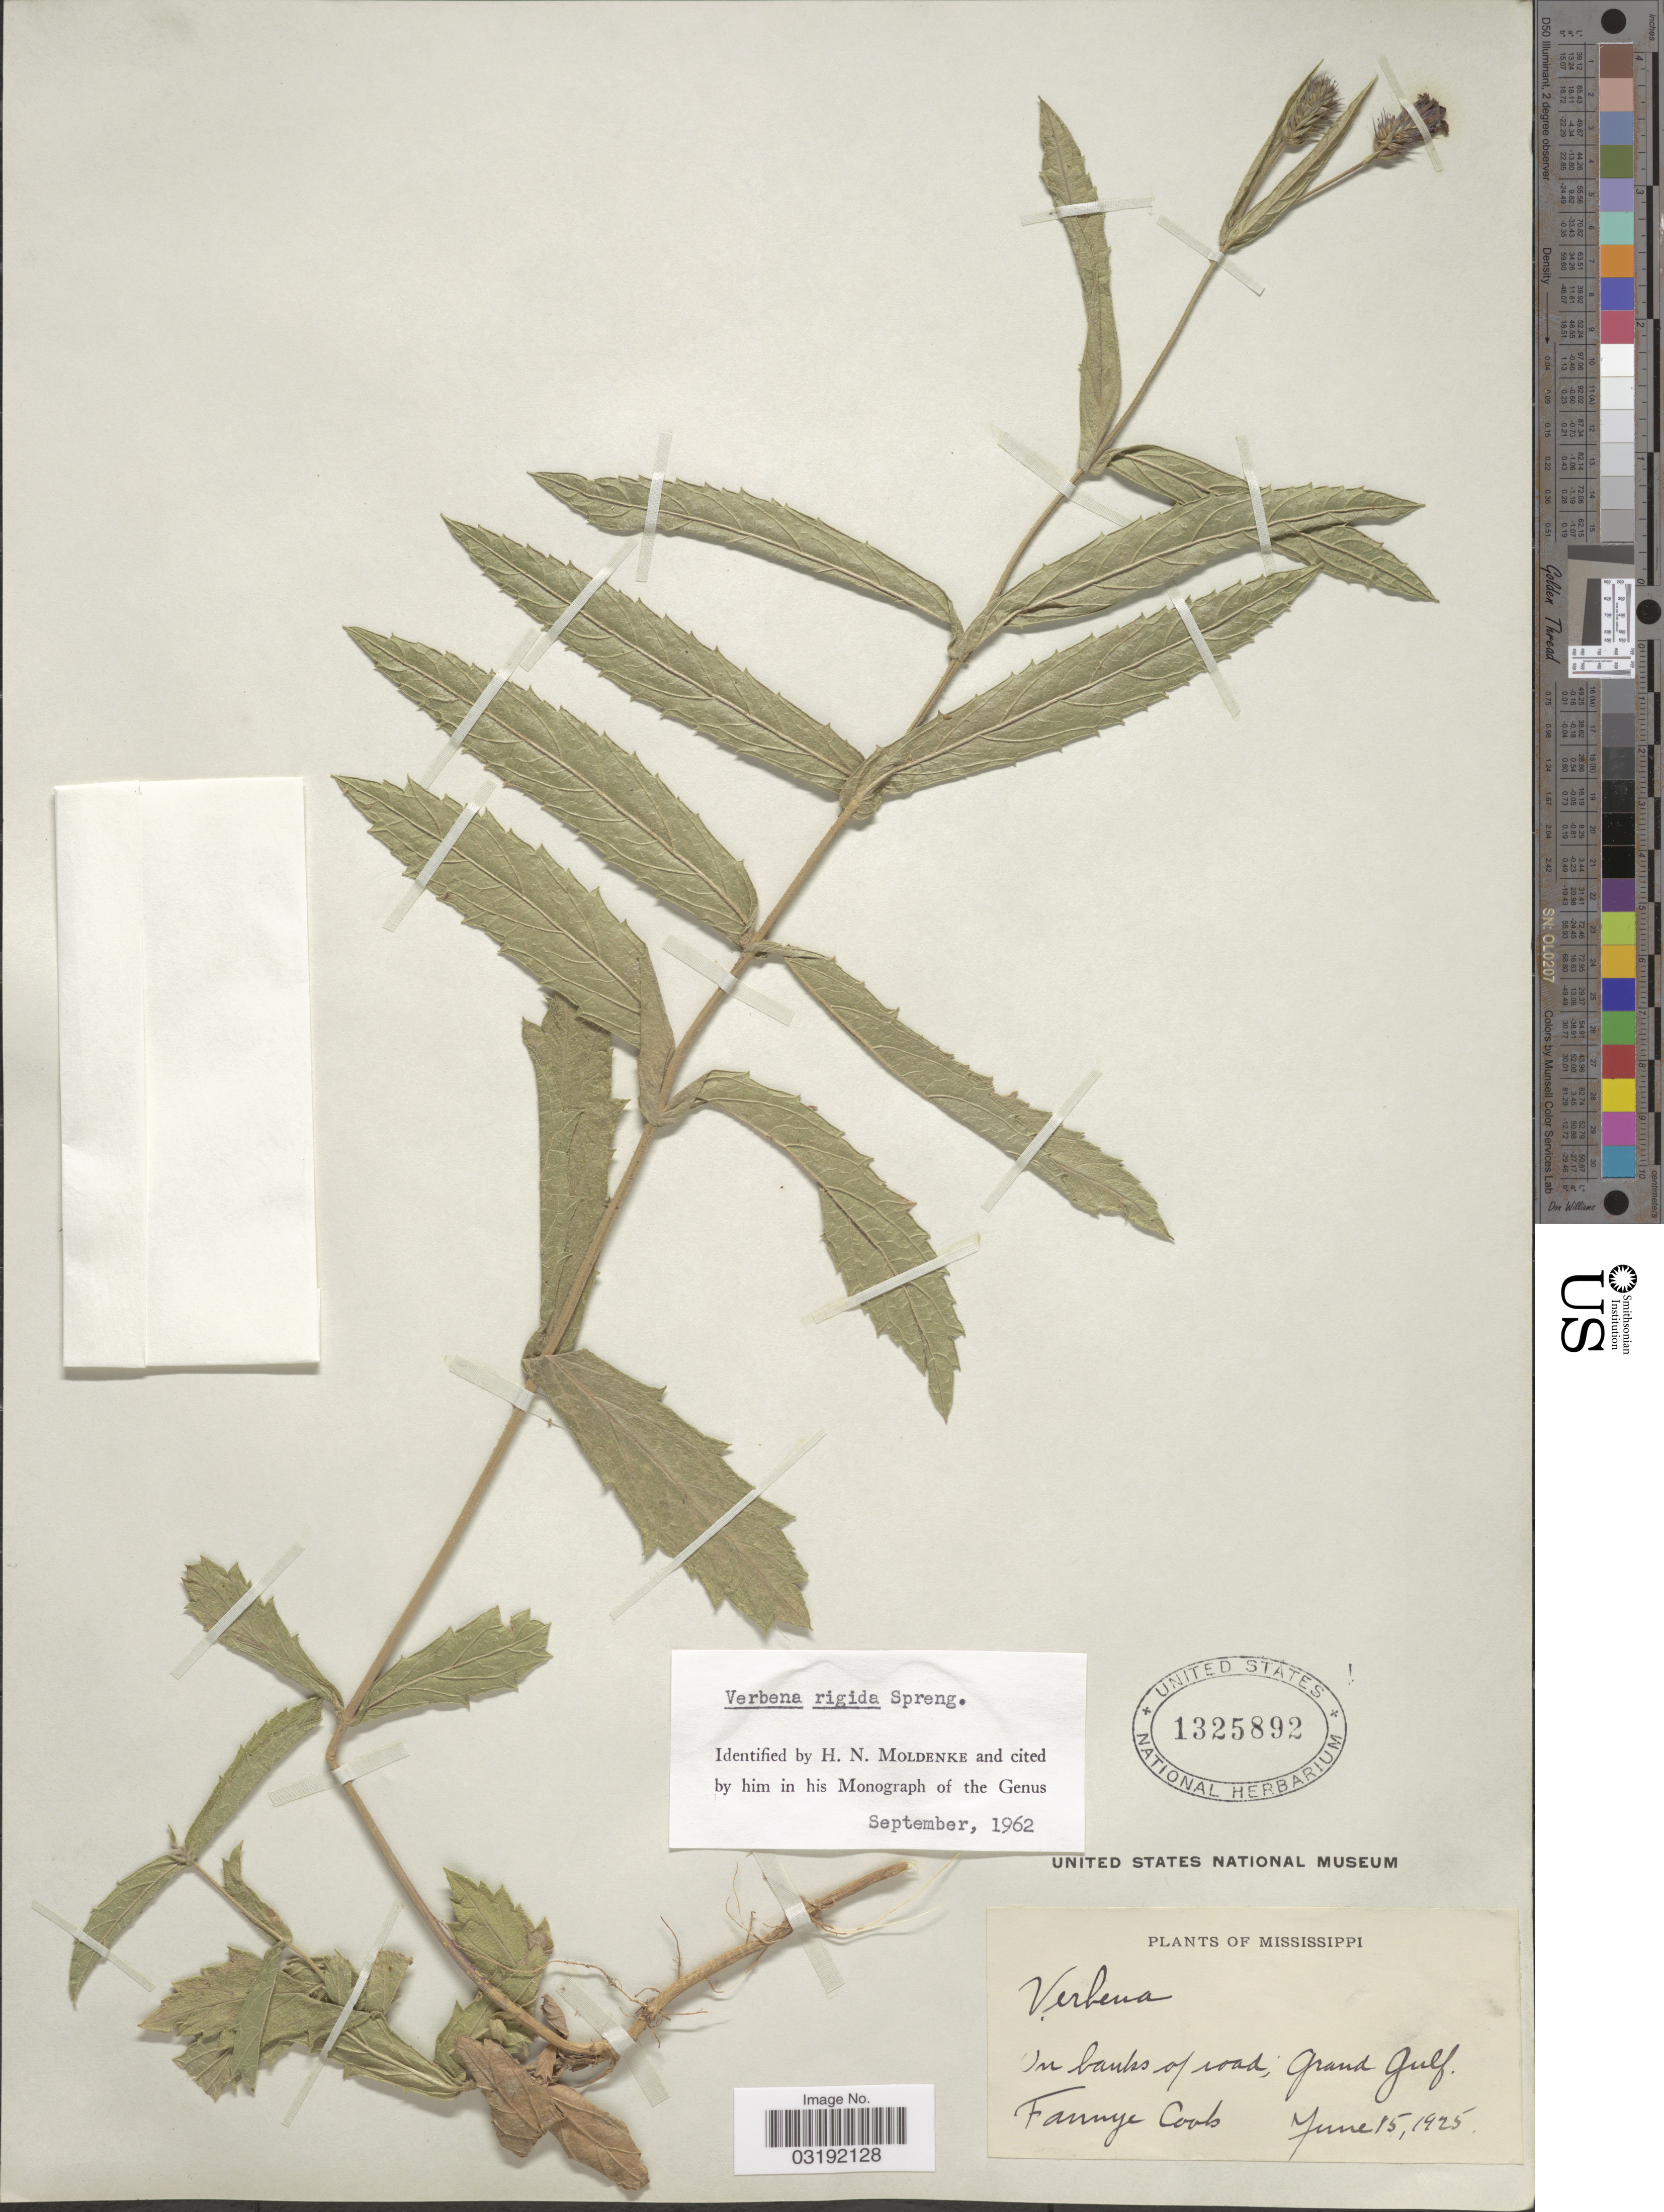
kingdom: Plantae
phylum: Tracheophyta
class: Magnoliopsida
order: Lamiales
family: Verbenaceae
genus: Verbena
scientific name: Verbena rigida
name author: Spreng.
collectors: F. Coob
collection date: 1925-06-15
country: United States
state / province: Mississippi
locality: On banks of road, Grand Gulf.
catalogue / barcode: US 1325892